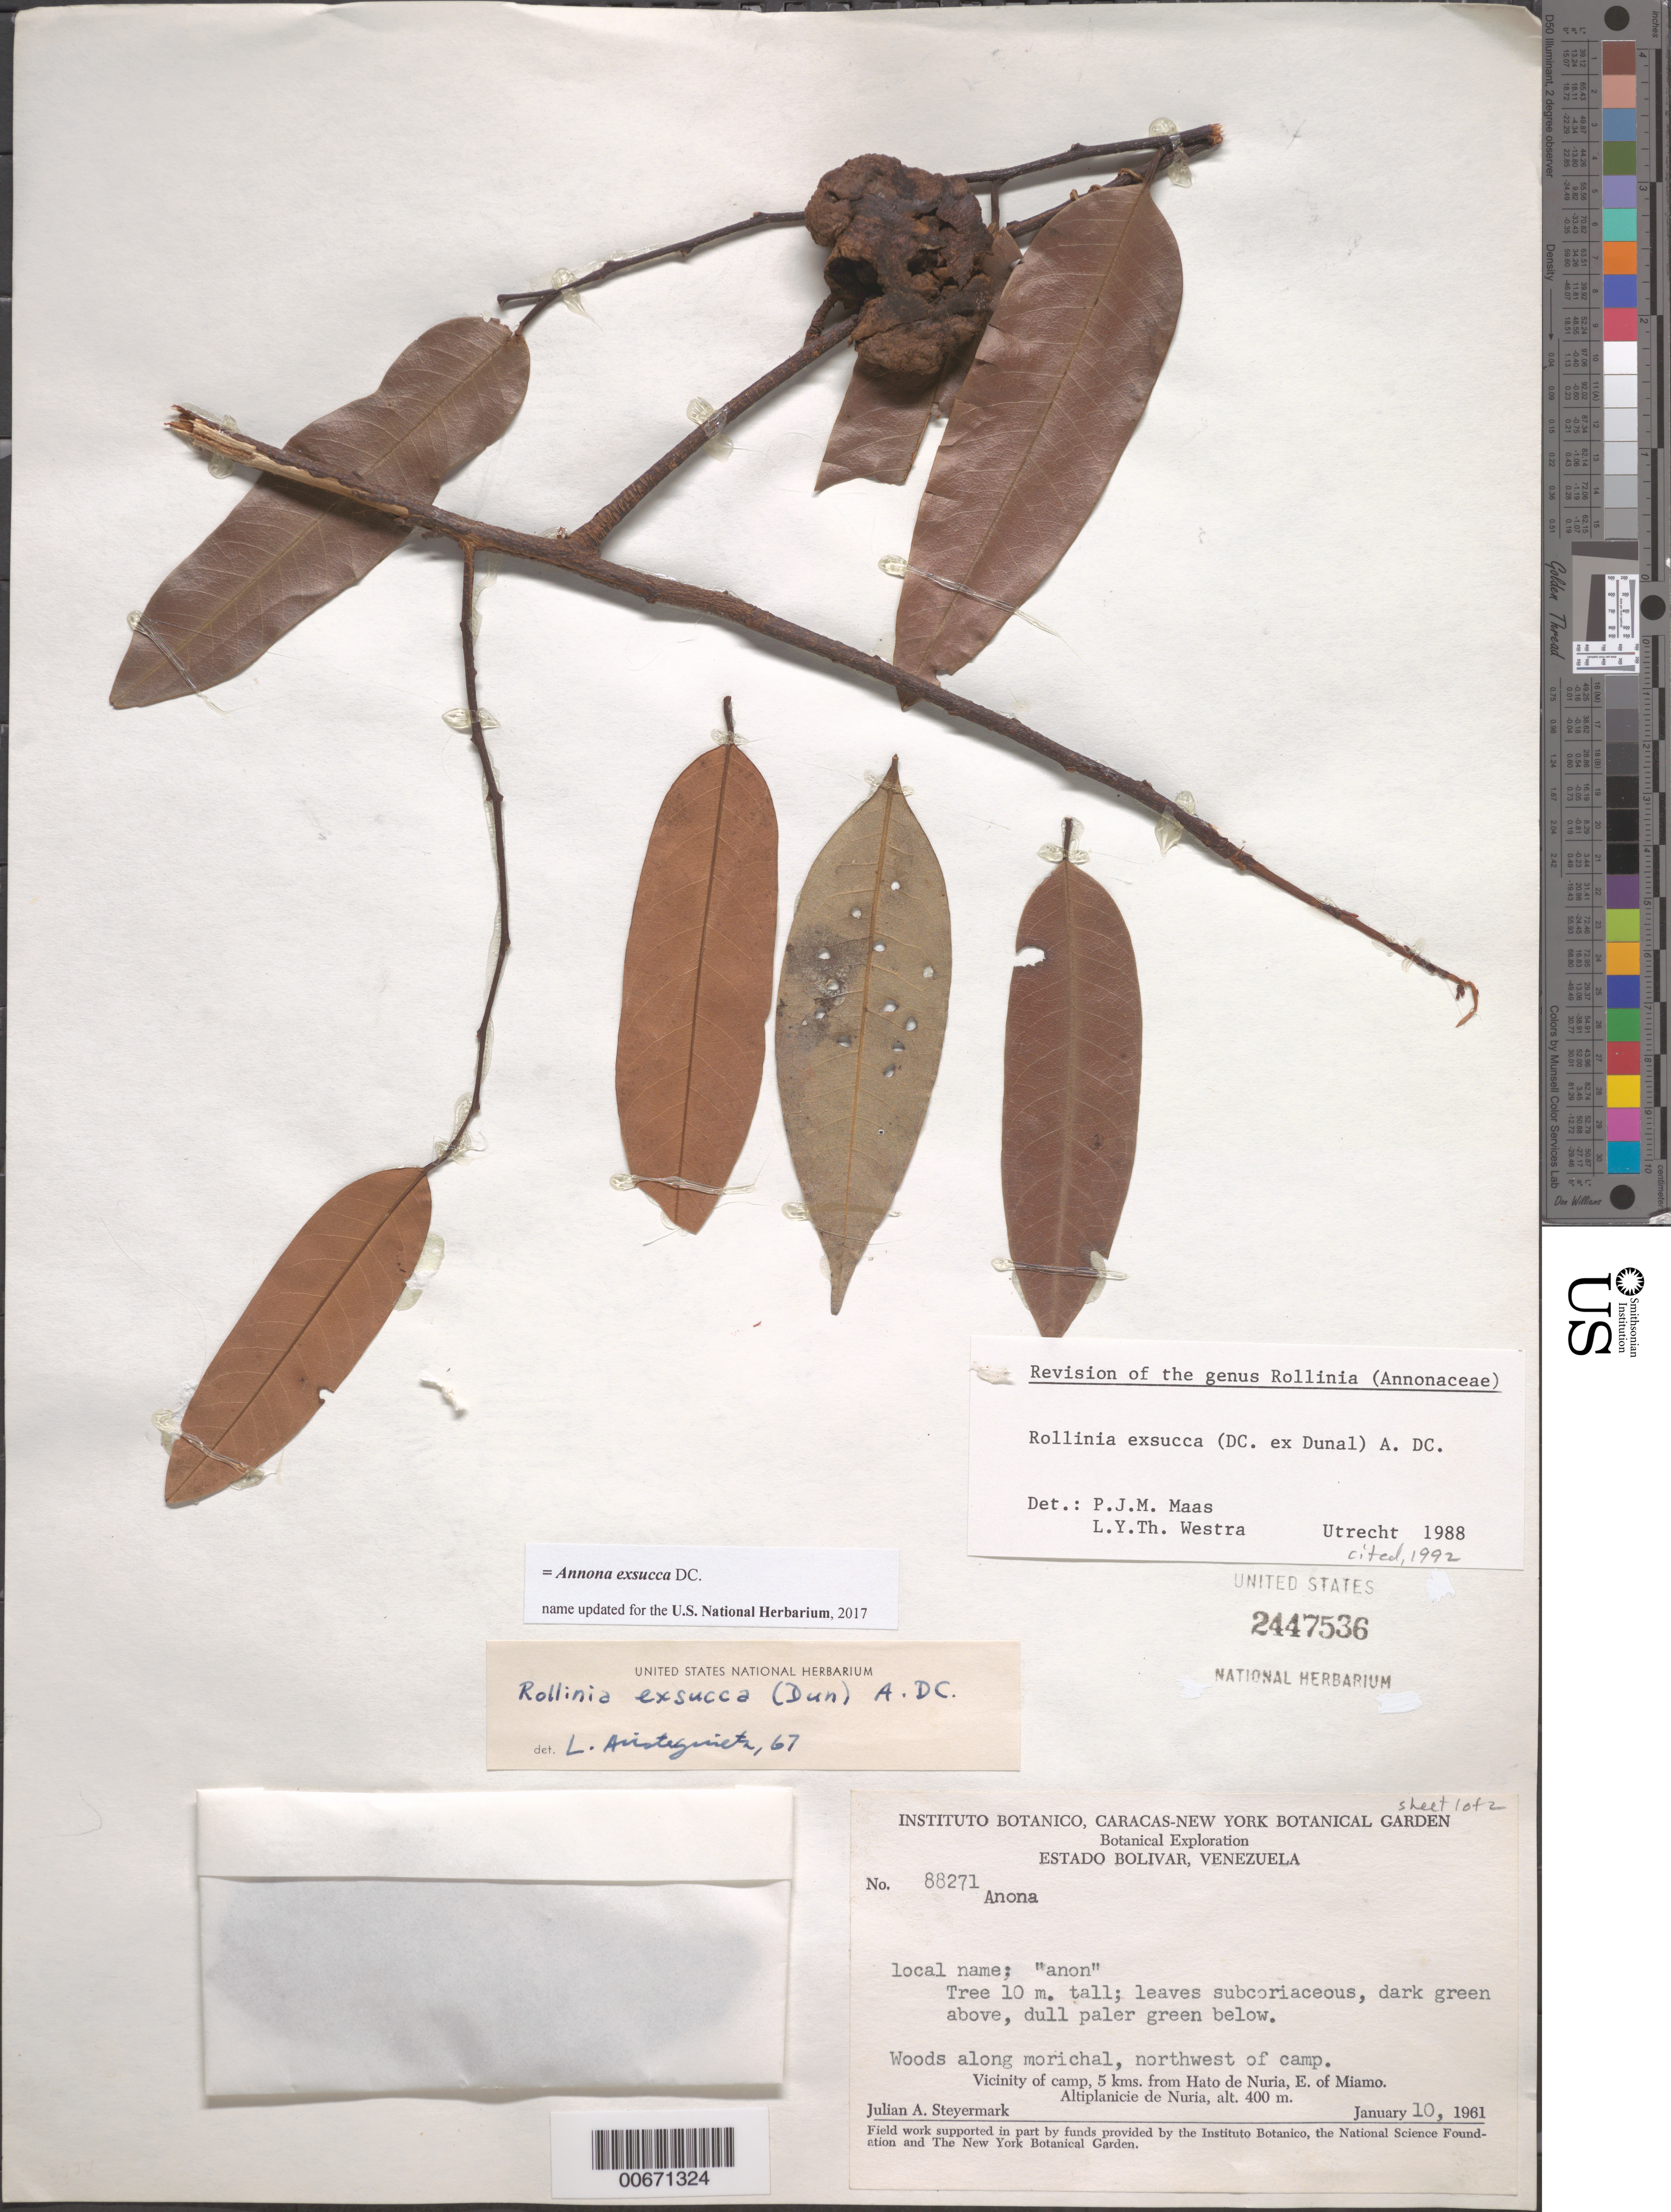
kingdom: Plantae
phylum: Tracheophyta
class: Magnoliopsida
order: Magnoliales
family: Annonaceae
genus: Annona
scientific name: Annona exsucca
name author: DC. ex Dunal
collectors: J. Steyermark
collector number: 88271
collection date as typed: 10-Jan-61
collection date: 1961-01-10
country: Venezuela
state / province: Bolívar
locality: Hato de Nuria, 5 km from; E of Miamo, Altiplanicie de Nuria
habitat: Woods along morichal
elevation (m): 400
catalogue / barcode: US 2447536